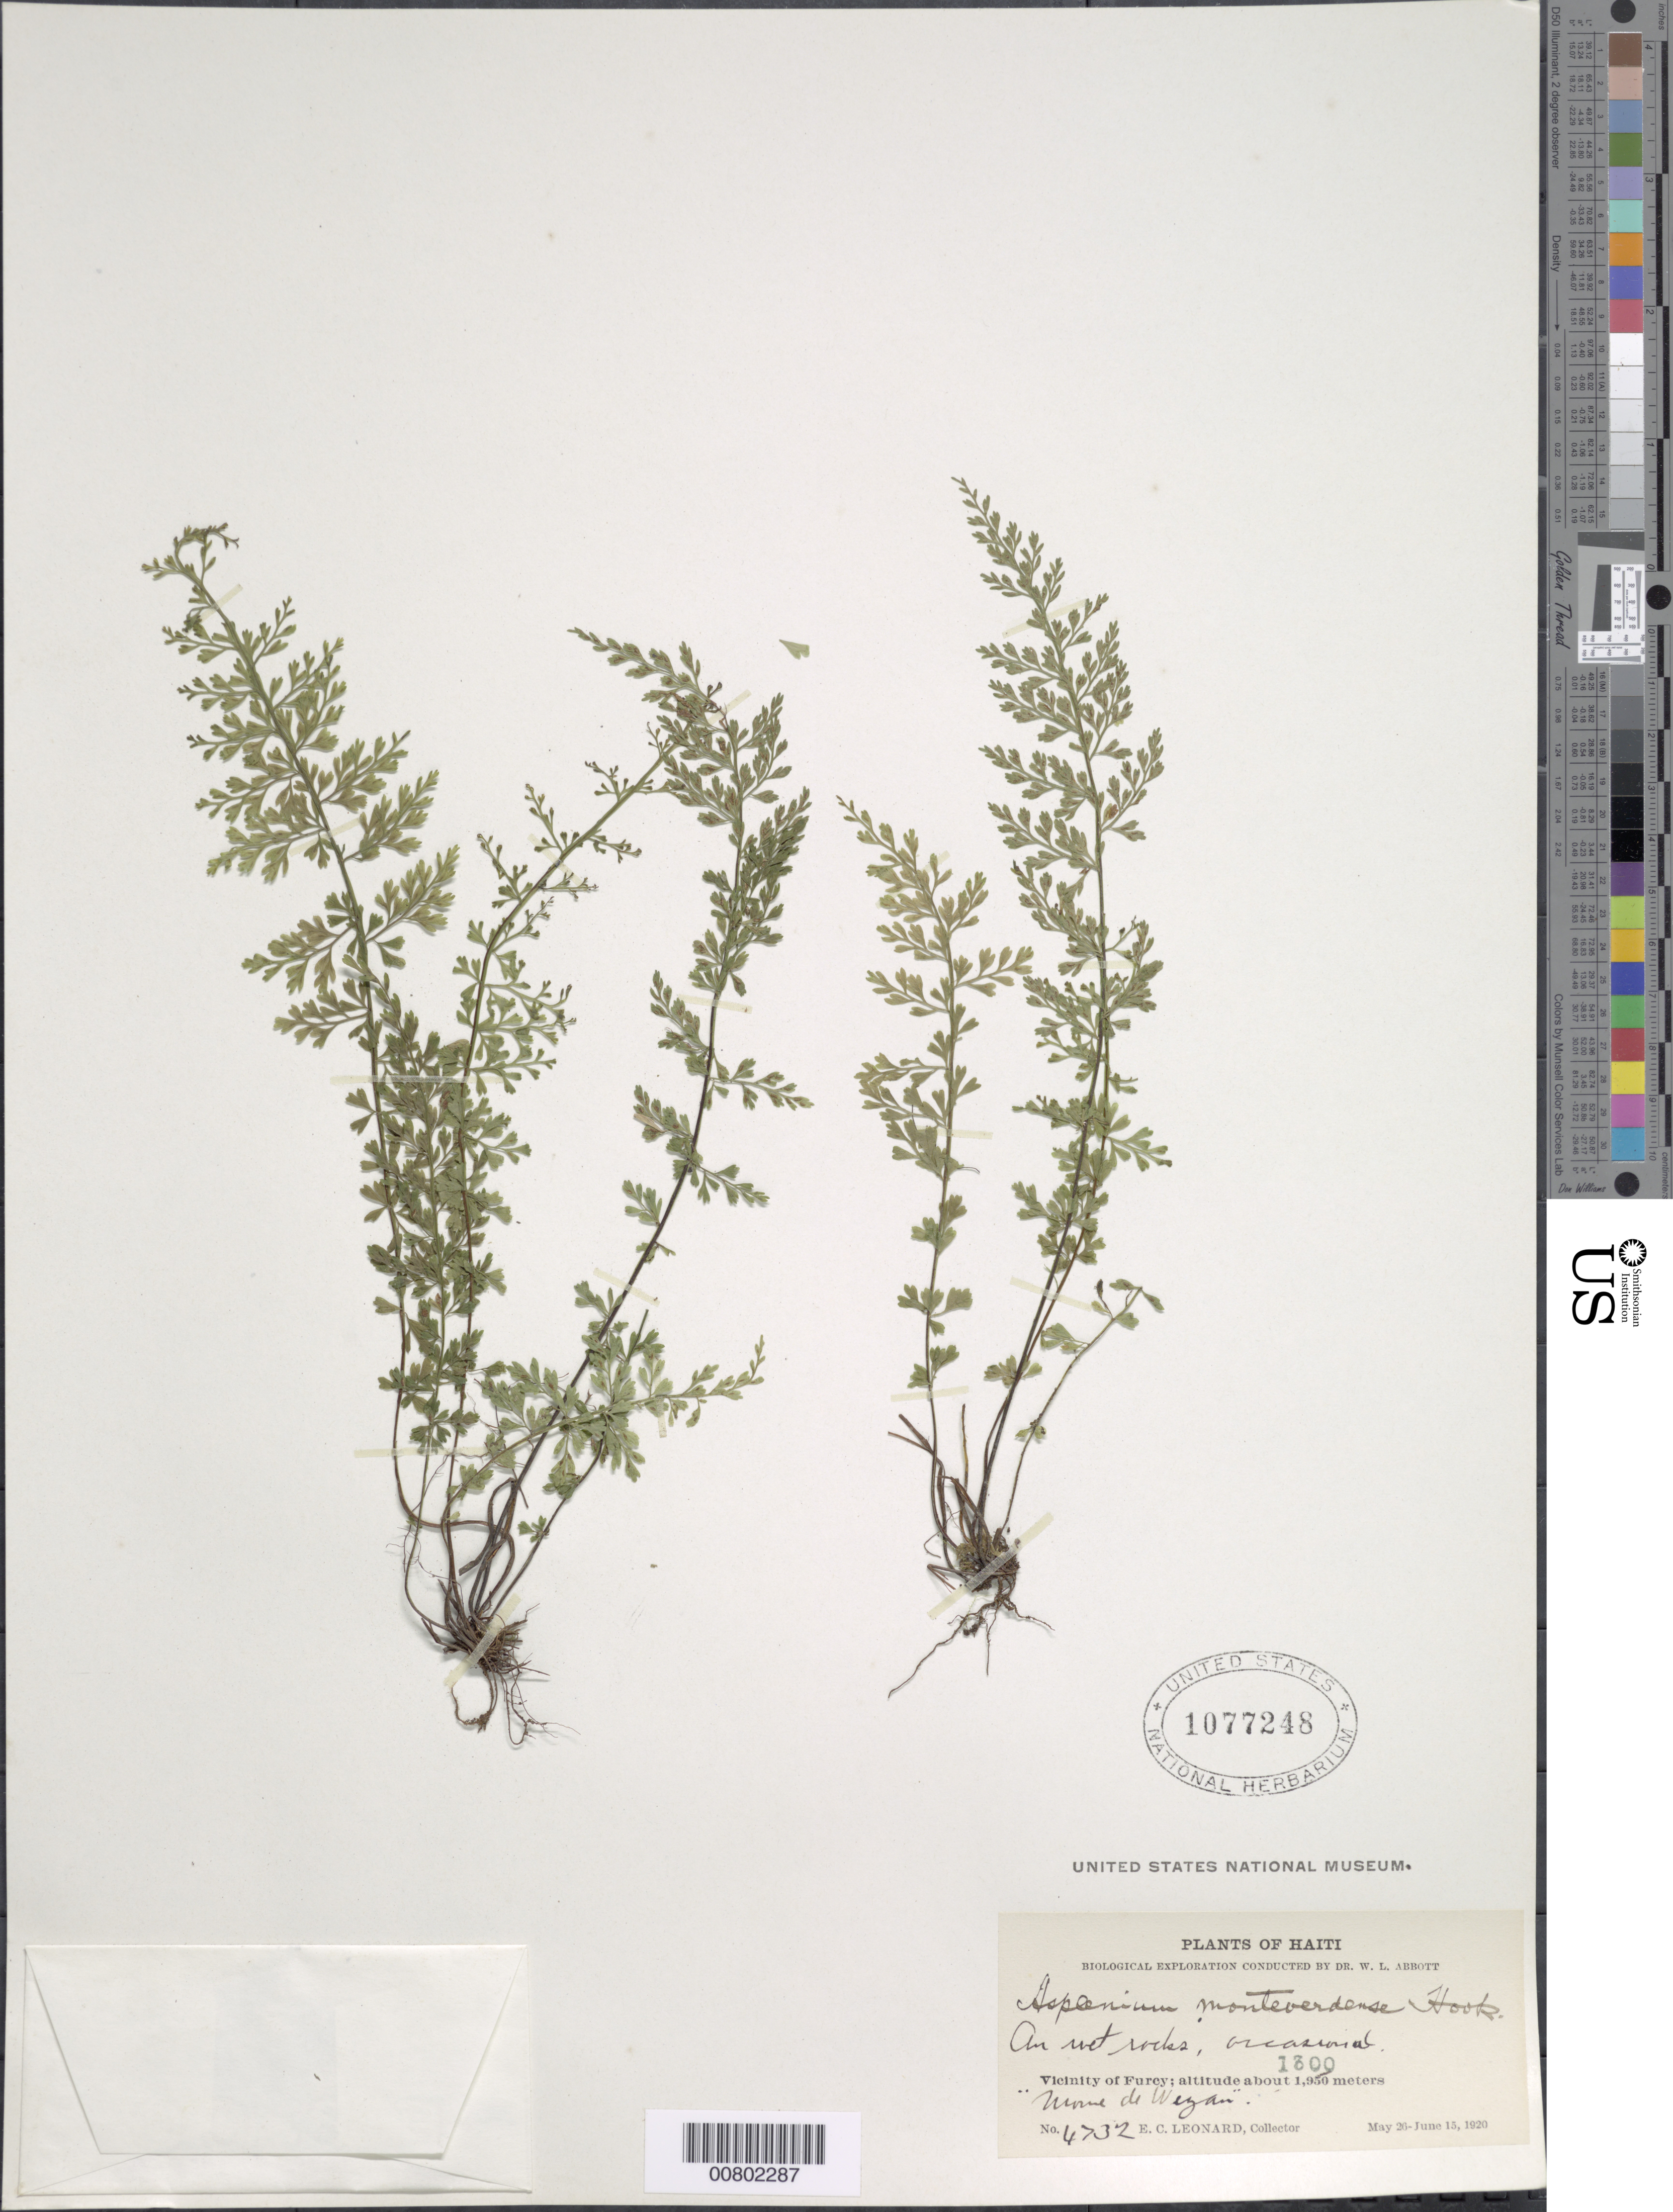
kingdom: Plantae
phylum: Tracheophyta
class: Polypodiopsida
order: Polypodiales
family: Aspleniaceae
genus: Asplenium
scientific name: Asplenium myriophyllum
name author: (Sw.) C. Presl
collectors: E. C. Leonard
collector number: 4732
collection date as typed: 26 May 1920 to 15 Jun 1920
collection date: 1920-05-26/1920-06-15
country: Haiti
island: Hispaniola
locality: Furcy vicinity, Morne de Weyan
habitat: Wet rocks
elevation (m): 1300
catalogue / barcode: US 1077248